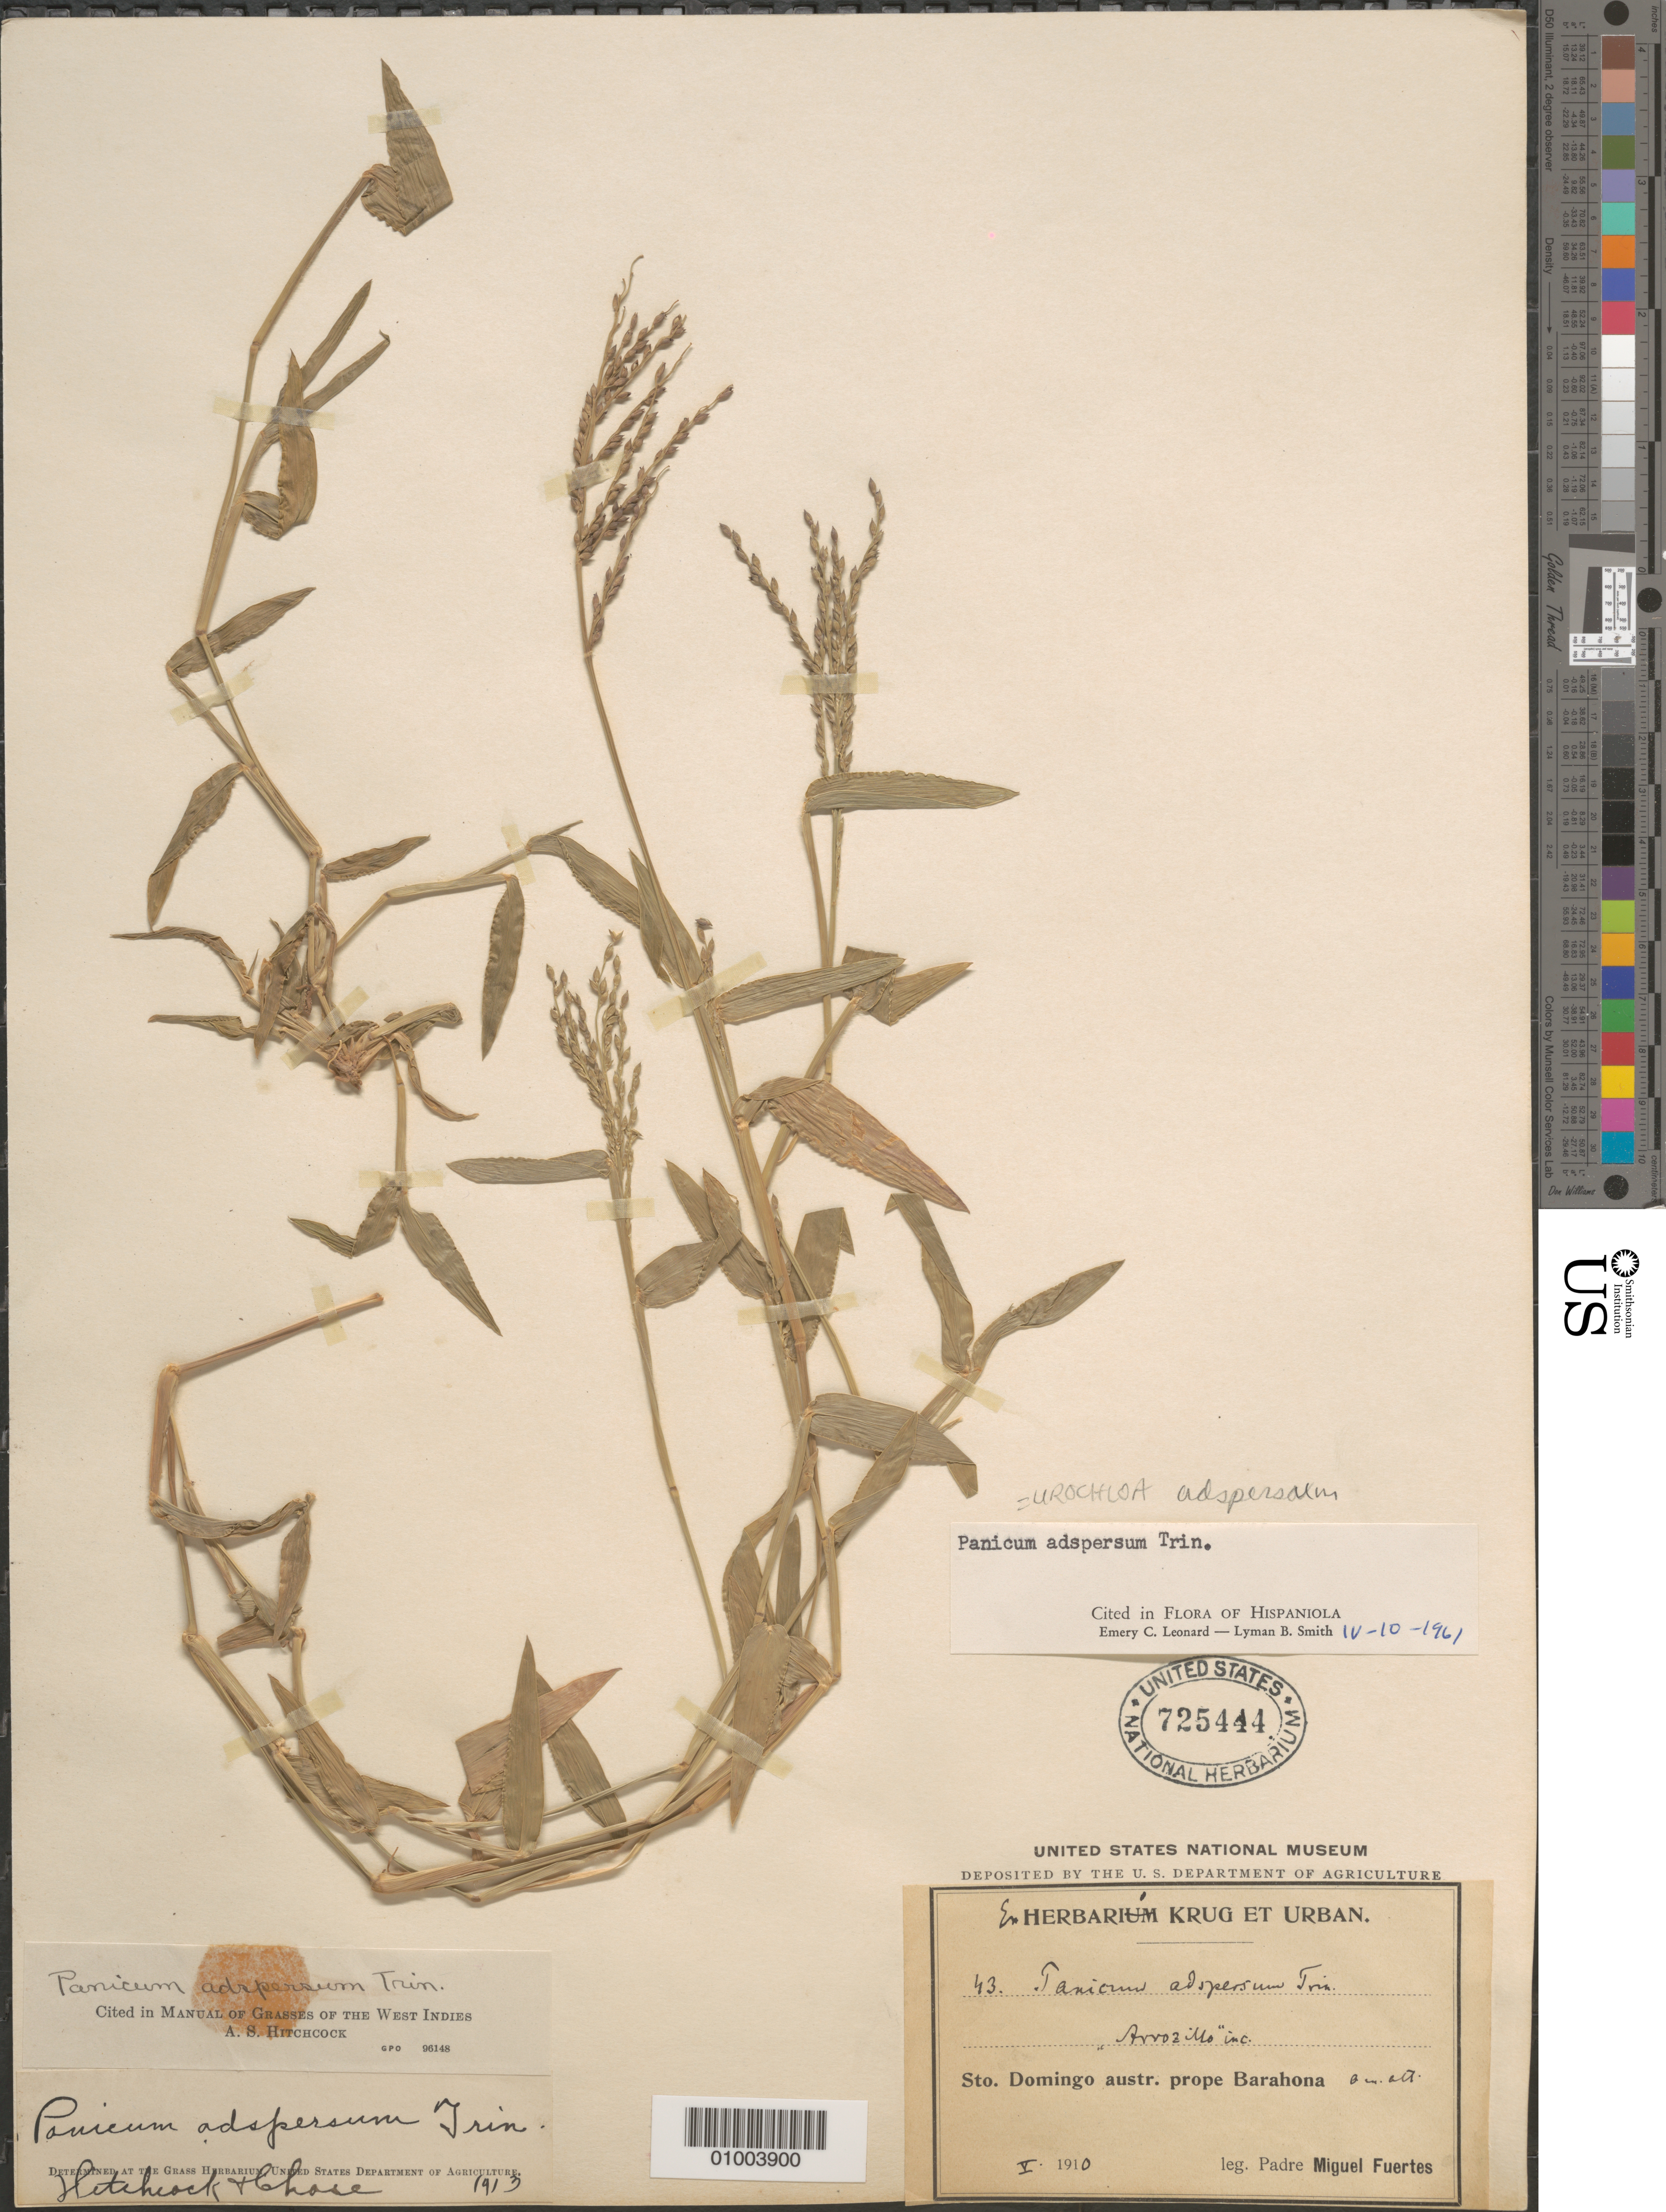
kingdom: Plantae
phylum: Tracheophyta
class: Liliopsida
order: Poales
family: Poaceae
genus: Urochloa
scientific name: Urochloa adspersa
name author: (Trin.) R.D. Webster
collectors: M. D. Fuertes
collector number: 43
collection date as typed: May 1910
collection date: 1910-05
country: Dominican Republic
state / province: Barahona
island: Hispaniola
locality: Santo Domingo, Provincia Barahona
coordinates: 0 N, 0 E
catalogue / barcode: US 725444